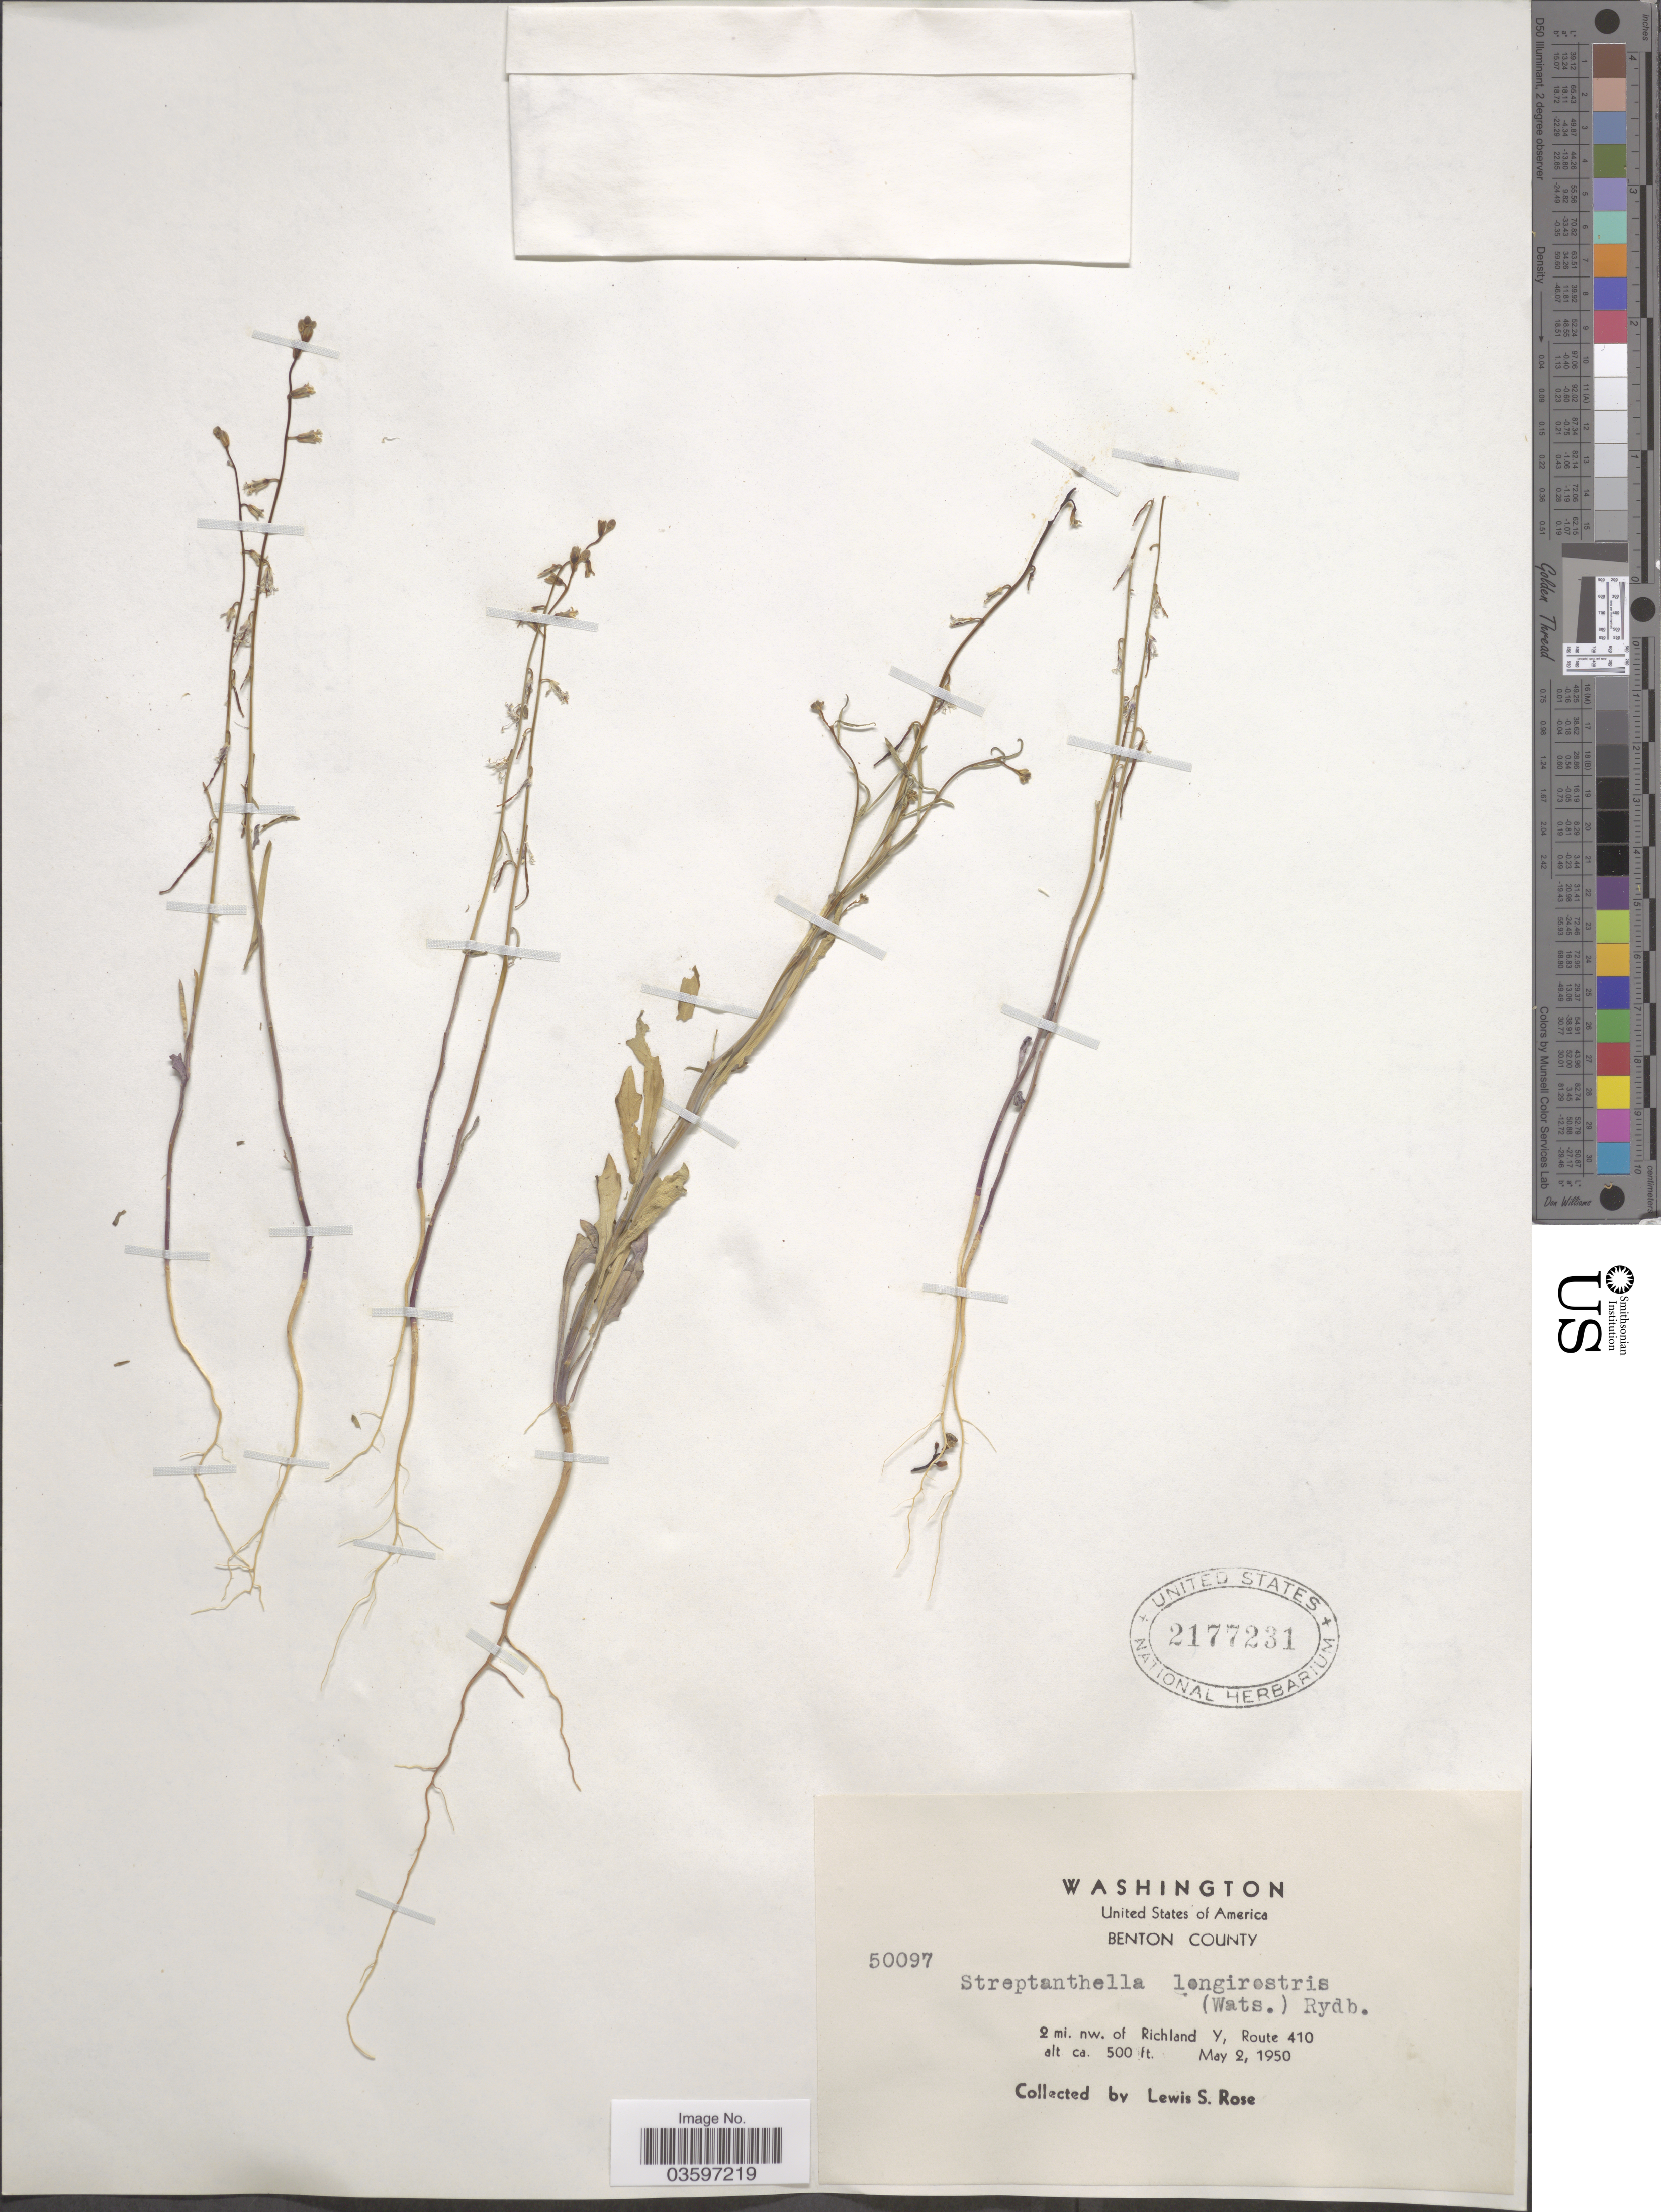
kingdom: Plantae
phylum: Tracheophyta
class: Magnoliopsida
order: Brassicales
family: Brassicaceae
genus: Streptanthella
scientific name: Streptanthella longirostris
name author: (S. Watson) Rydb.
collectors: L. S. Rose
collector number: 50097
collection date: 1950-05-02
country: United States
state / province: Washington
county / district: Benton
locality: Benton County. 2 mi. nw. of Richland Y, Route 410.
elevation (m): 152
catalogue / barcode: US 2177231